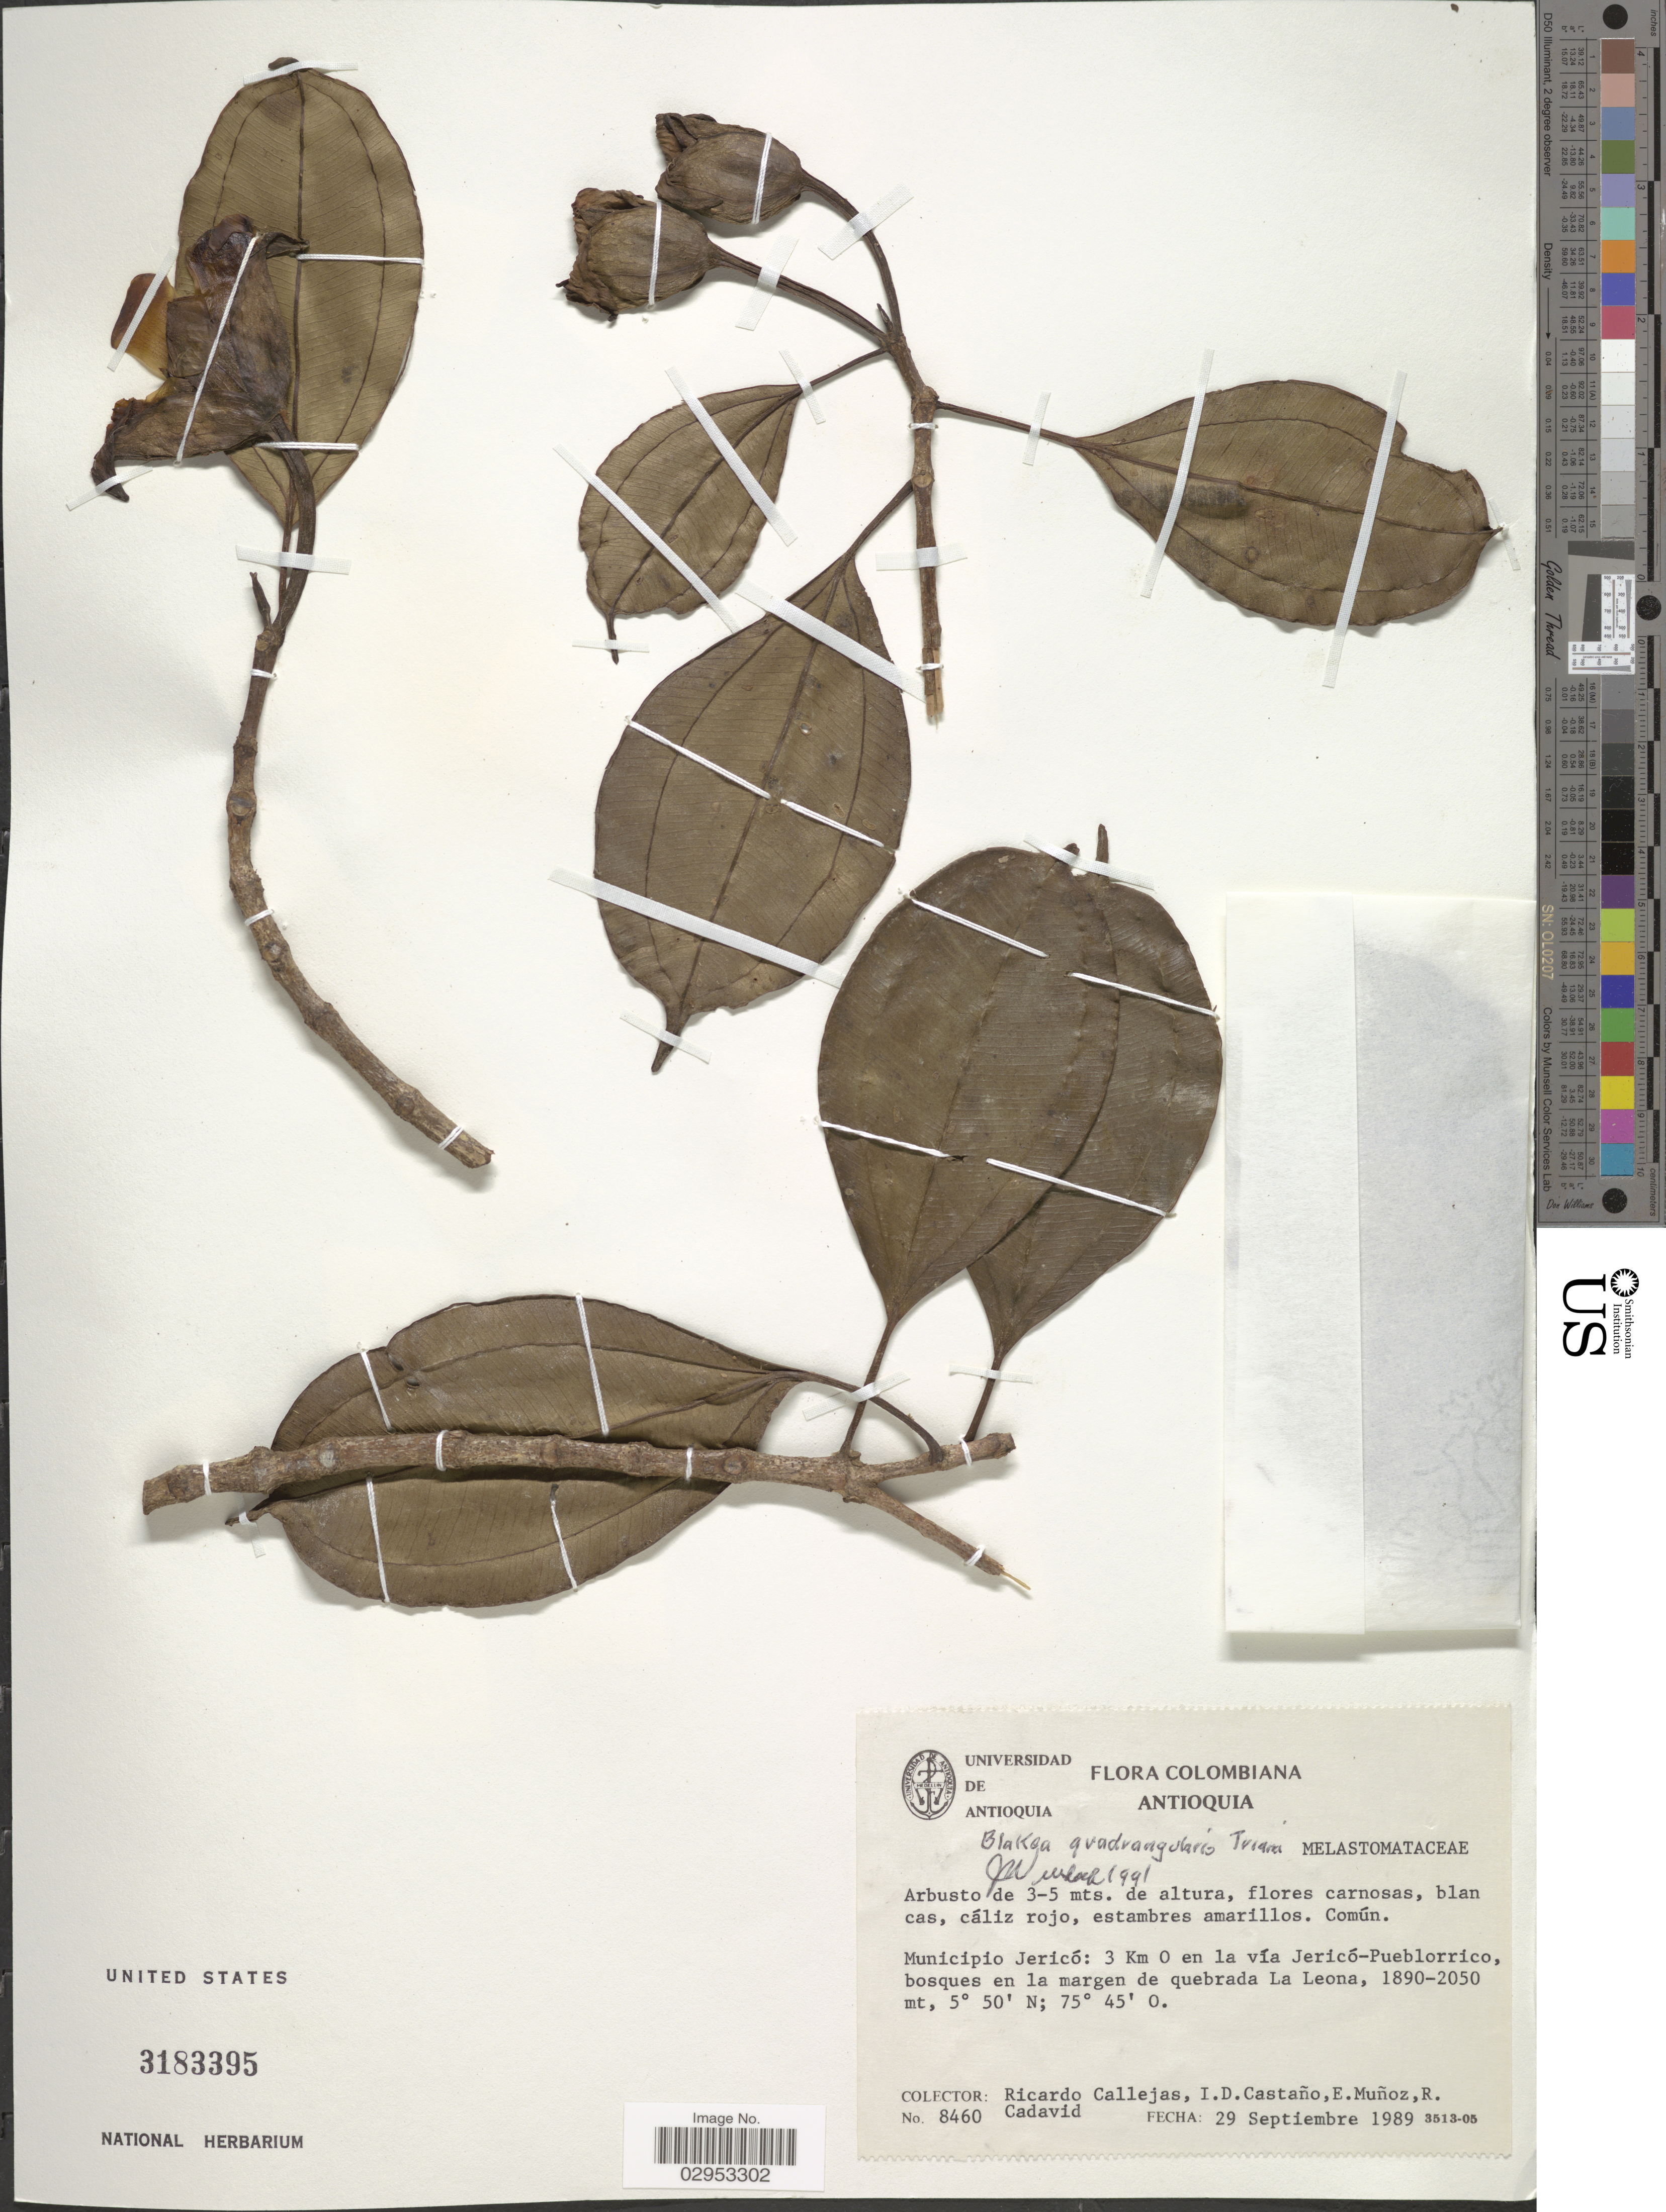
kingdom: Plantae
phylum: Tracheophyta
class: Magnoliopsida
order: Myrtales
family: Melastomataceae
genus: Blakea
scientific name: Blakea quadrangularis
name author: Triana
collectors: R. Callejas, I. Castaño, E. Munoz & R. Cadavid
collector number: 8460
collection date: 1989-09-29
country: Colombia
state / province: Antioquia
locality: Municipio Jericó: 3 Km O en la vía Jericó-Pueblorrico, bosques en la margen de quebrada La Leona.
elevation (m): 1890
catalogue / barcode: US 3183395